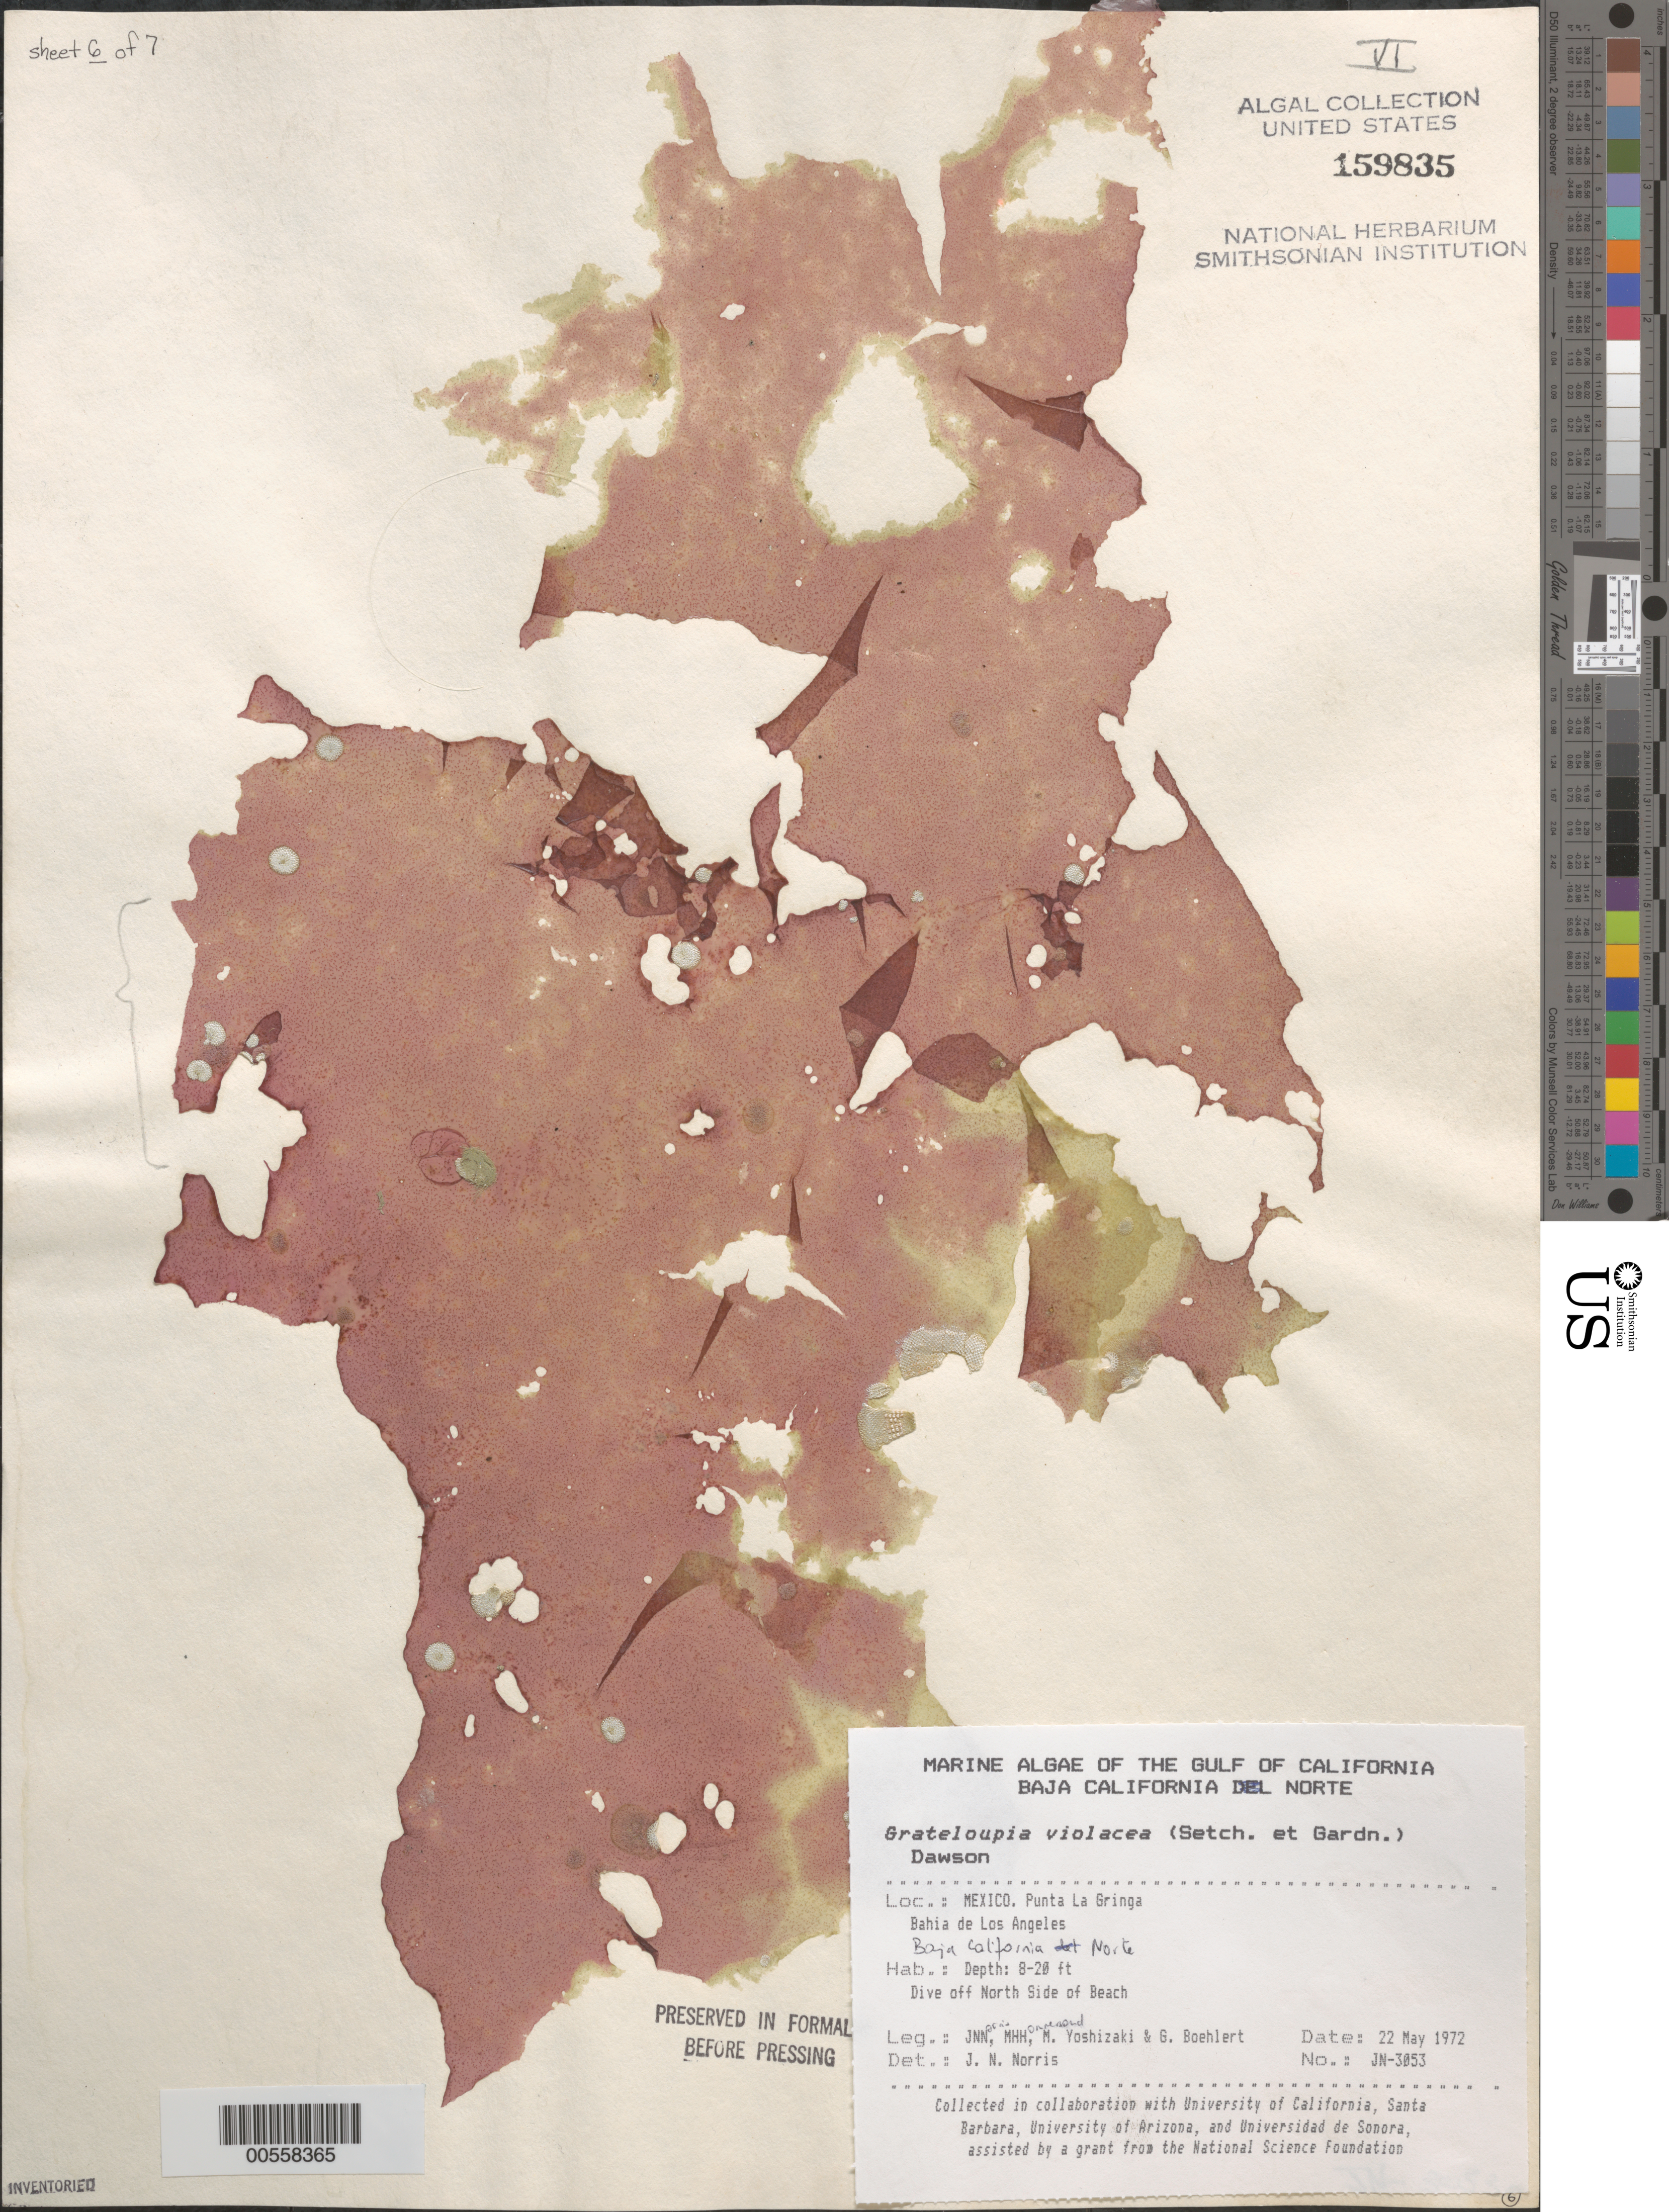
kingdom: Plantae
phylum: Rhodophyta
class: Florideophyceae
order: Halymeniales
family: Halymeniaceae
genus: Grateloupia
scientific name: Grateloupia violacea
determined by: Norris, James N.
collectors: J. N. Norris, M. H. Hommersand, M. Yoshizaki & G. Boehlert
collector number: JN-3053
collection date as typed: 22 May 1972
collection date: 1972-05-22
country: Mexico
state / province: Baja California Norte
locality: Punta La Gringa, Bahia de los Angeles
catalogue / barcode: US 159835